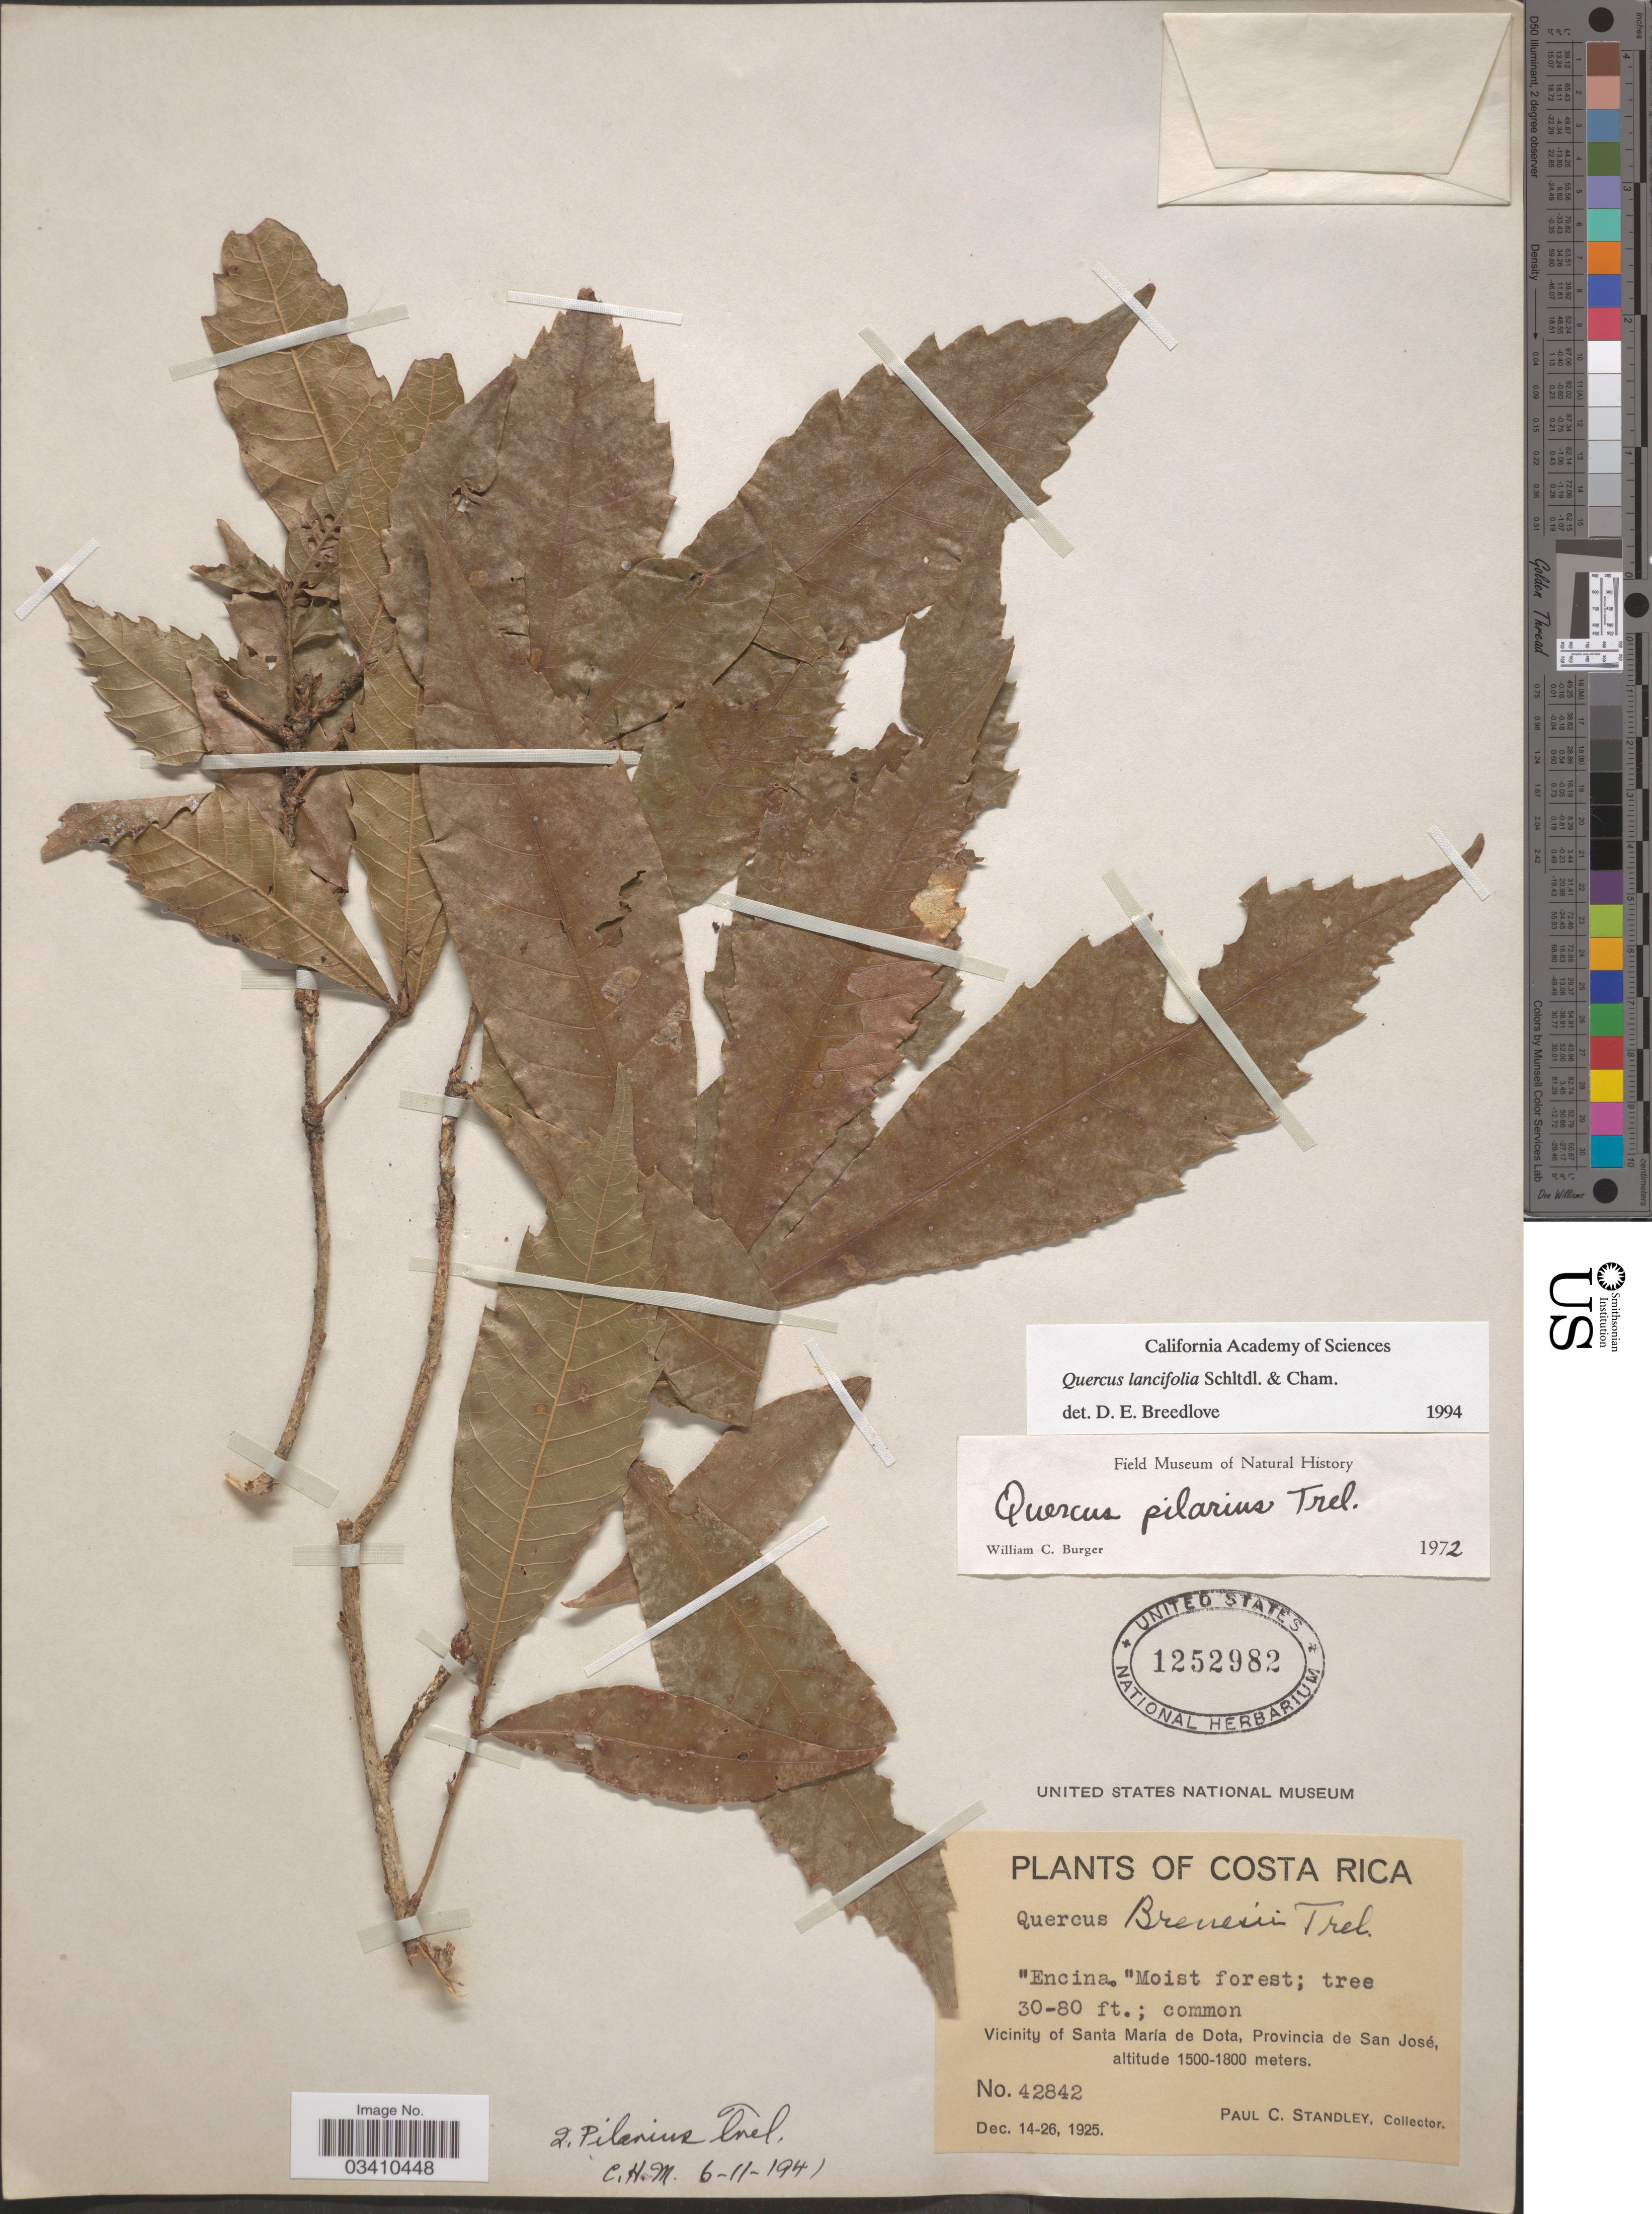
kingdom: Plantae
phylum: Tracheophyta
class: Magnoliopsida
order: Fagales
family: Fagaceae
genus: Quercus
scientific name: Quercus lancifolia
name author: Schltdl. & Cham.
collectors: P. C. Standley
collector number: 42842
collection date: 1925-12-14/1925-12-26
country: Costa Rica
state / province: San José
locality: Vicinity of Santa María de Dota.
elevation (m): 1500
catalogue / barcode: US 1252982